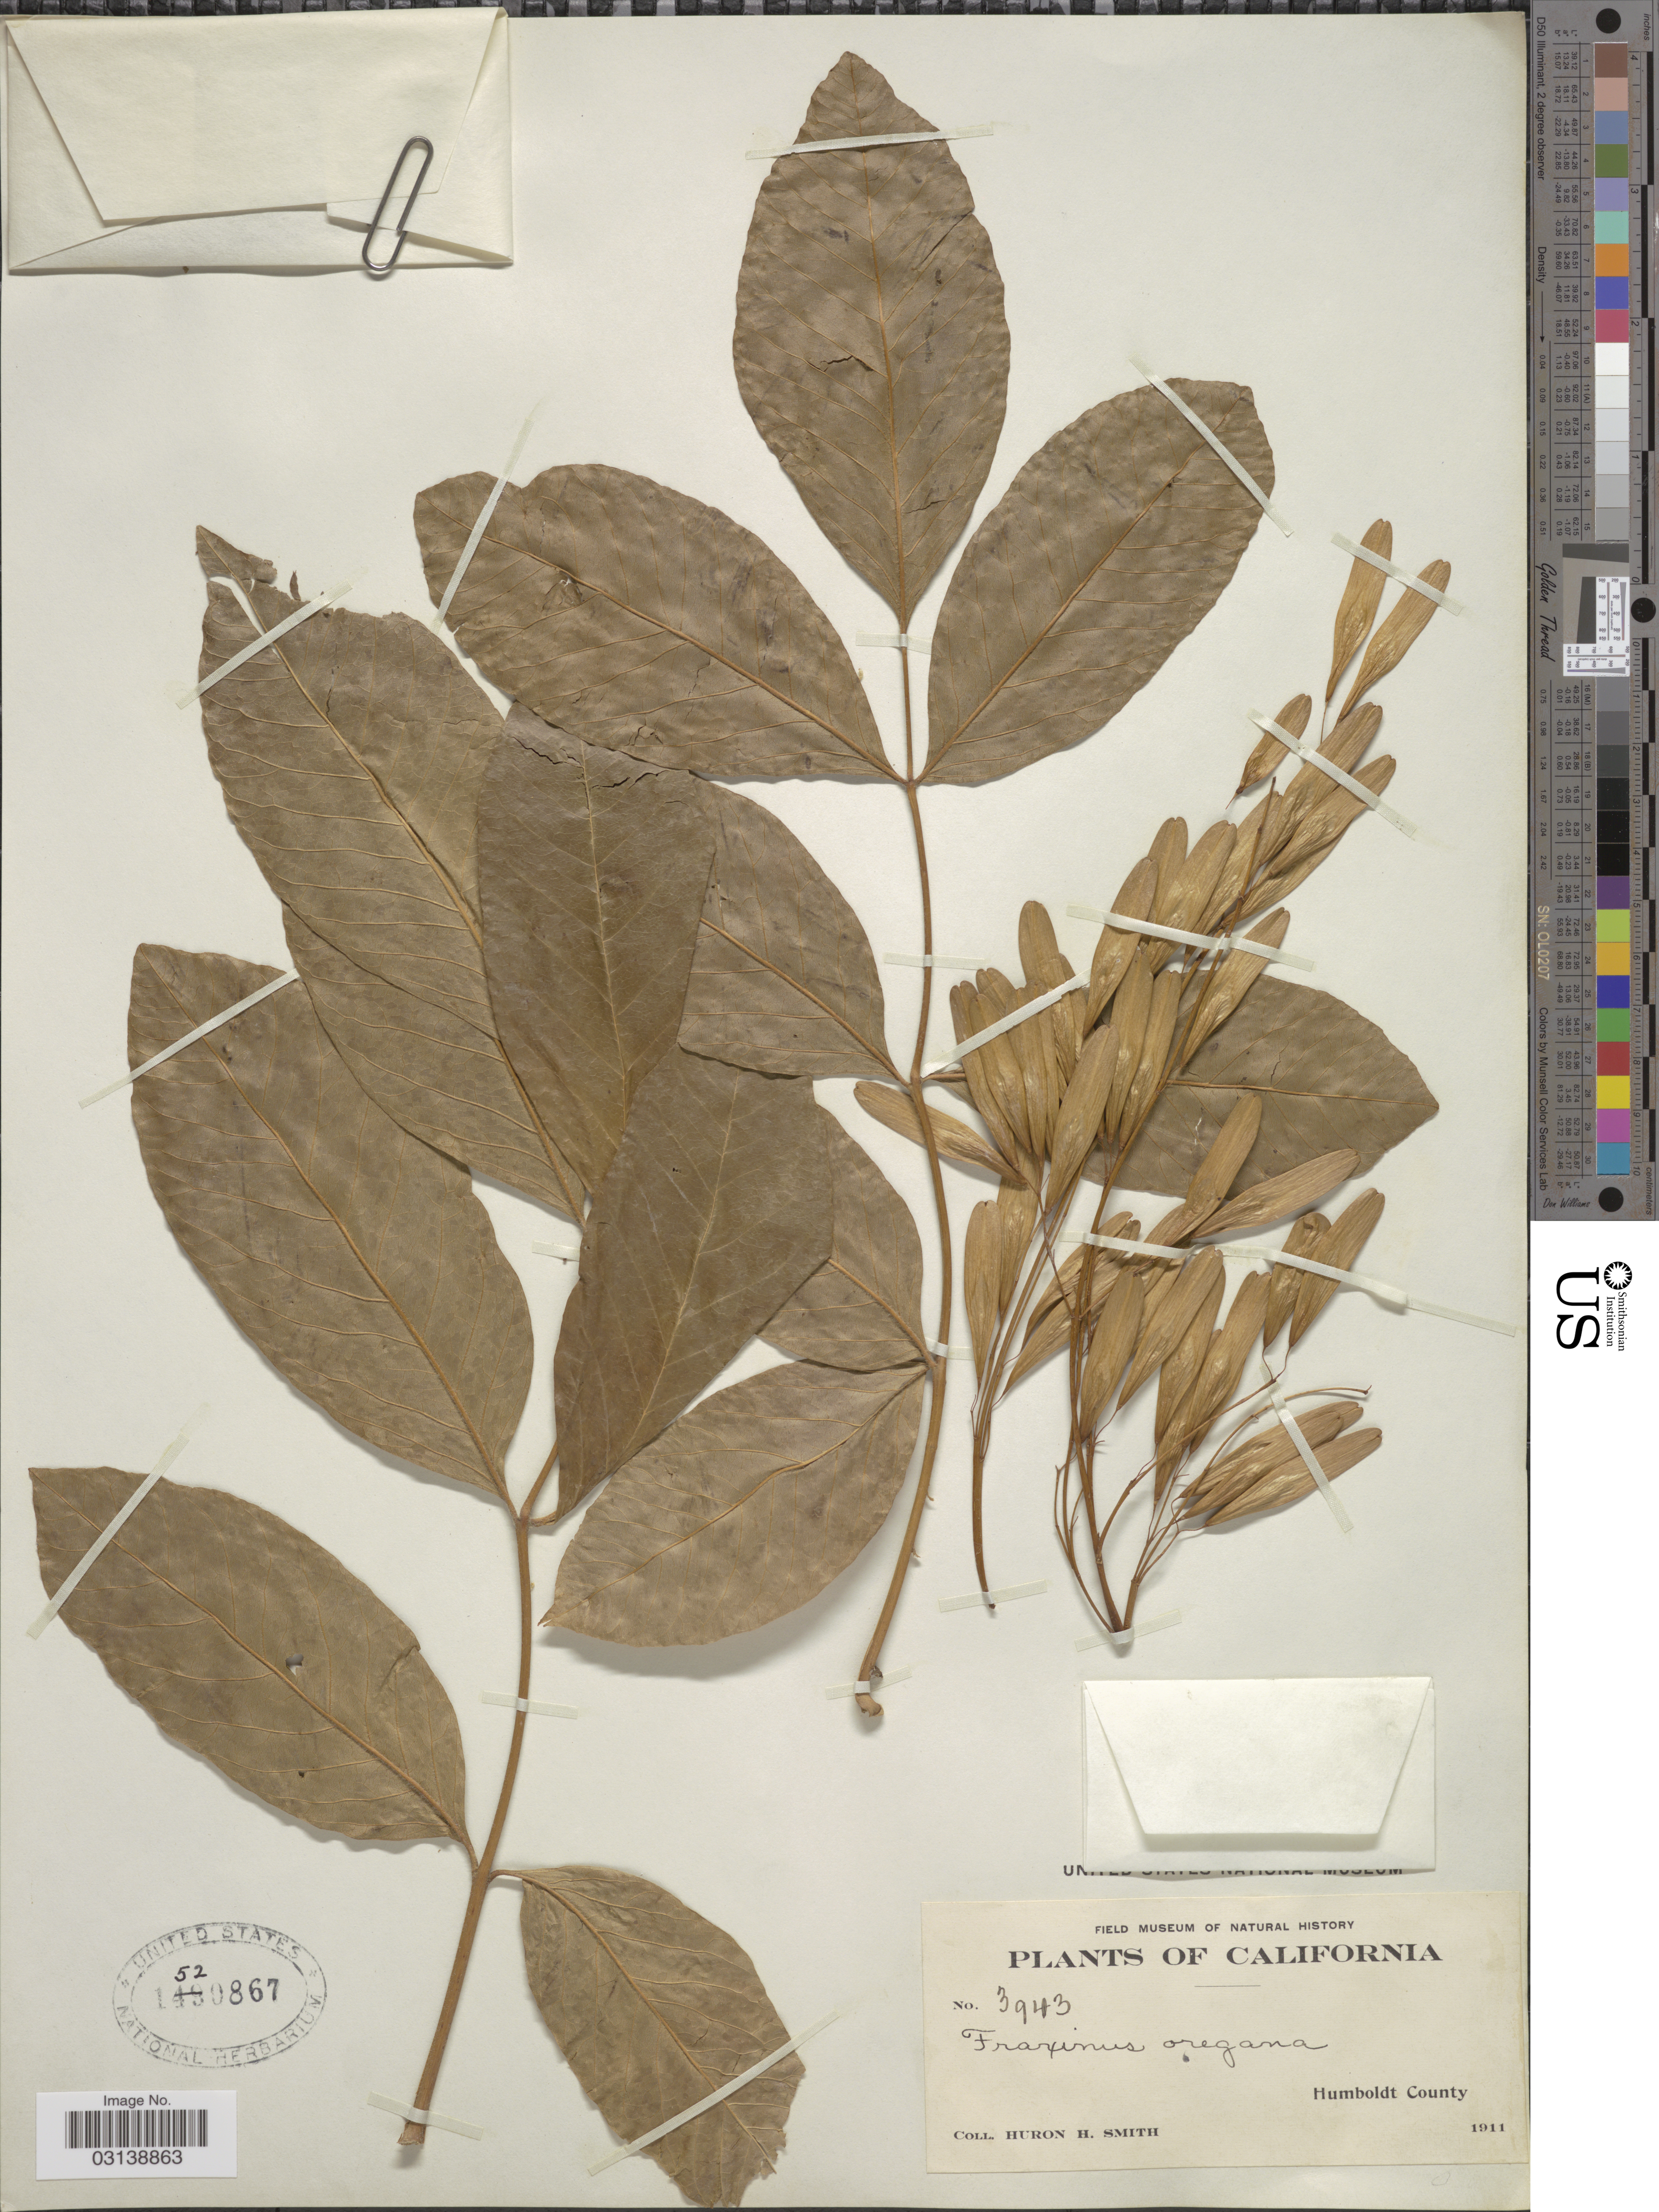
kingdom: Plantae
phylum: Tracheophyta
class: Magnoliopsida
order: Lamiales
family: Oleaceae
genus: Fraxinus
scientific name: Fraxinus latifolia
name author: Benth.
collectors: Huron H. Smith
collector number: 3943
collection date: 1911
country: United States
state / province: California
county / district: Humboldt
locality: Humboldt County.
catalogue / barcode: US 1520867